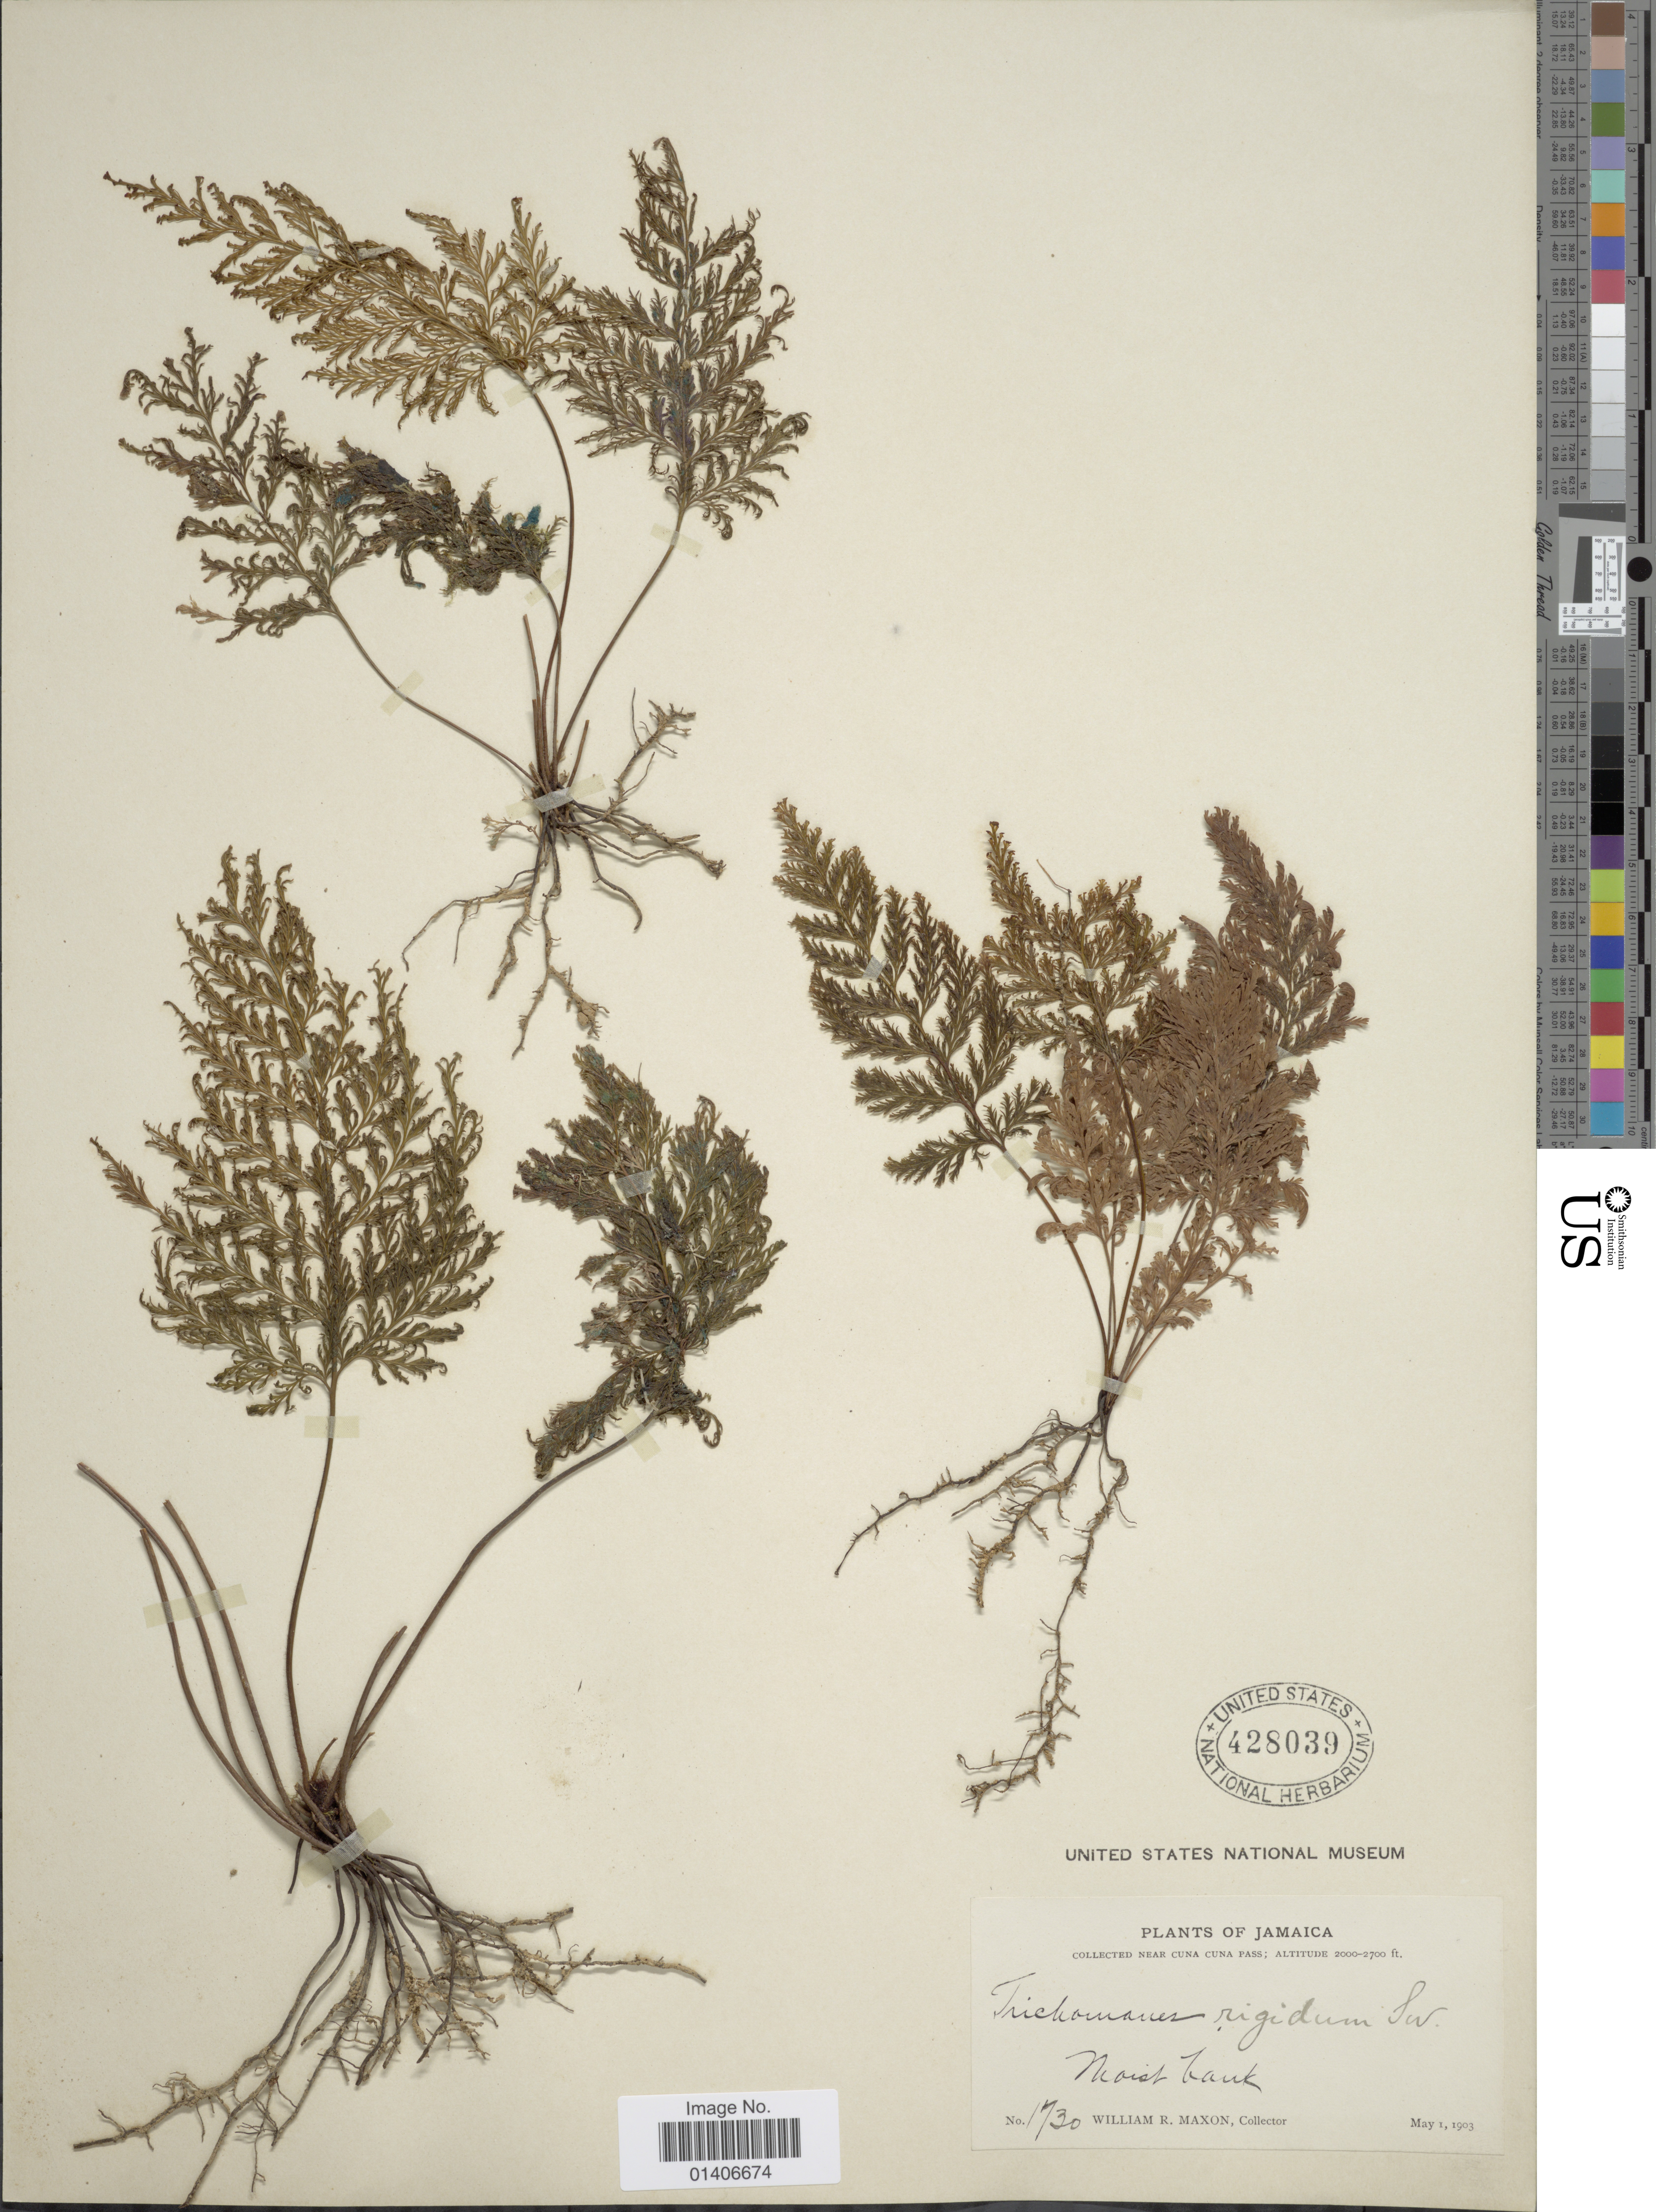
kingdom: Plantae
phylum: Tracheophyta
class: Polypodiopsida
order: Hymenophyllales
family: Hymenophyllaceae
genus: Abrodictyum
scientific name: Abrodictyum rigidum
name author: (Sw.) Ebihara & Dubuisson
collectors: W. R. Maxon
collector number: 1730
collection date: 1903-05-01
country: Jamaica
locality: Near Cuna Cuna Pass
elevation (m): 610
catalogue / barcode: US 428039